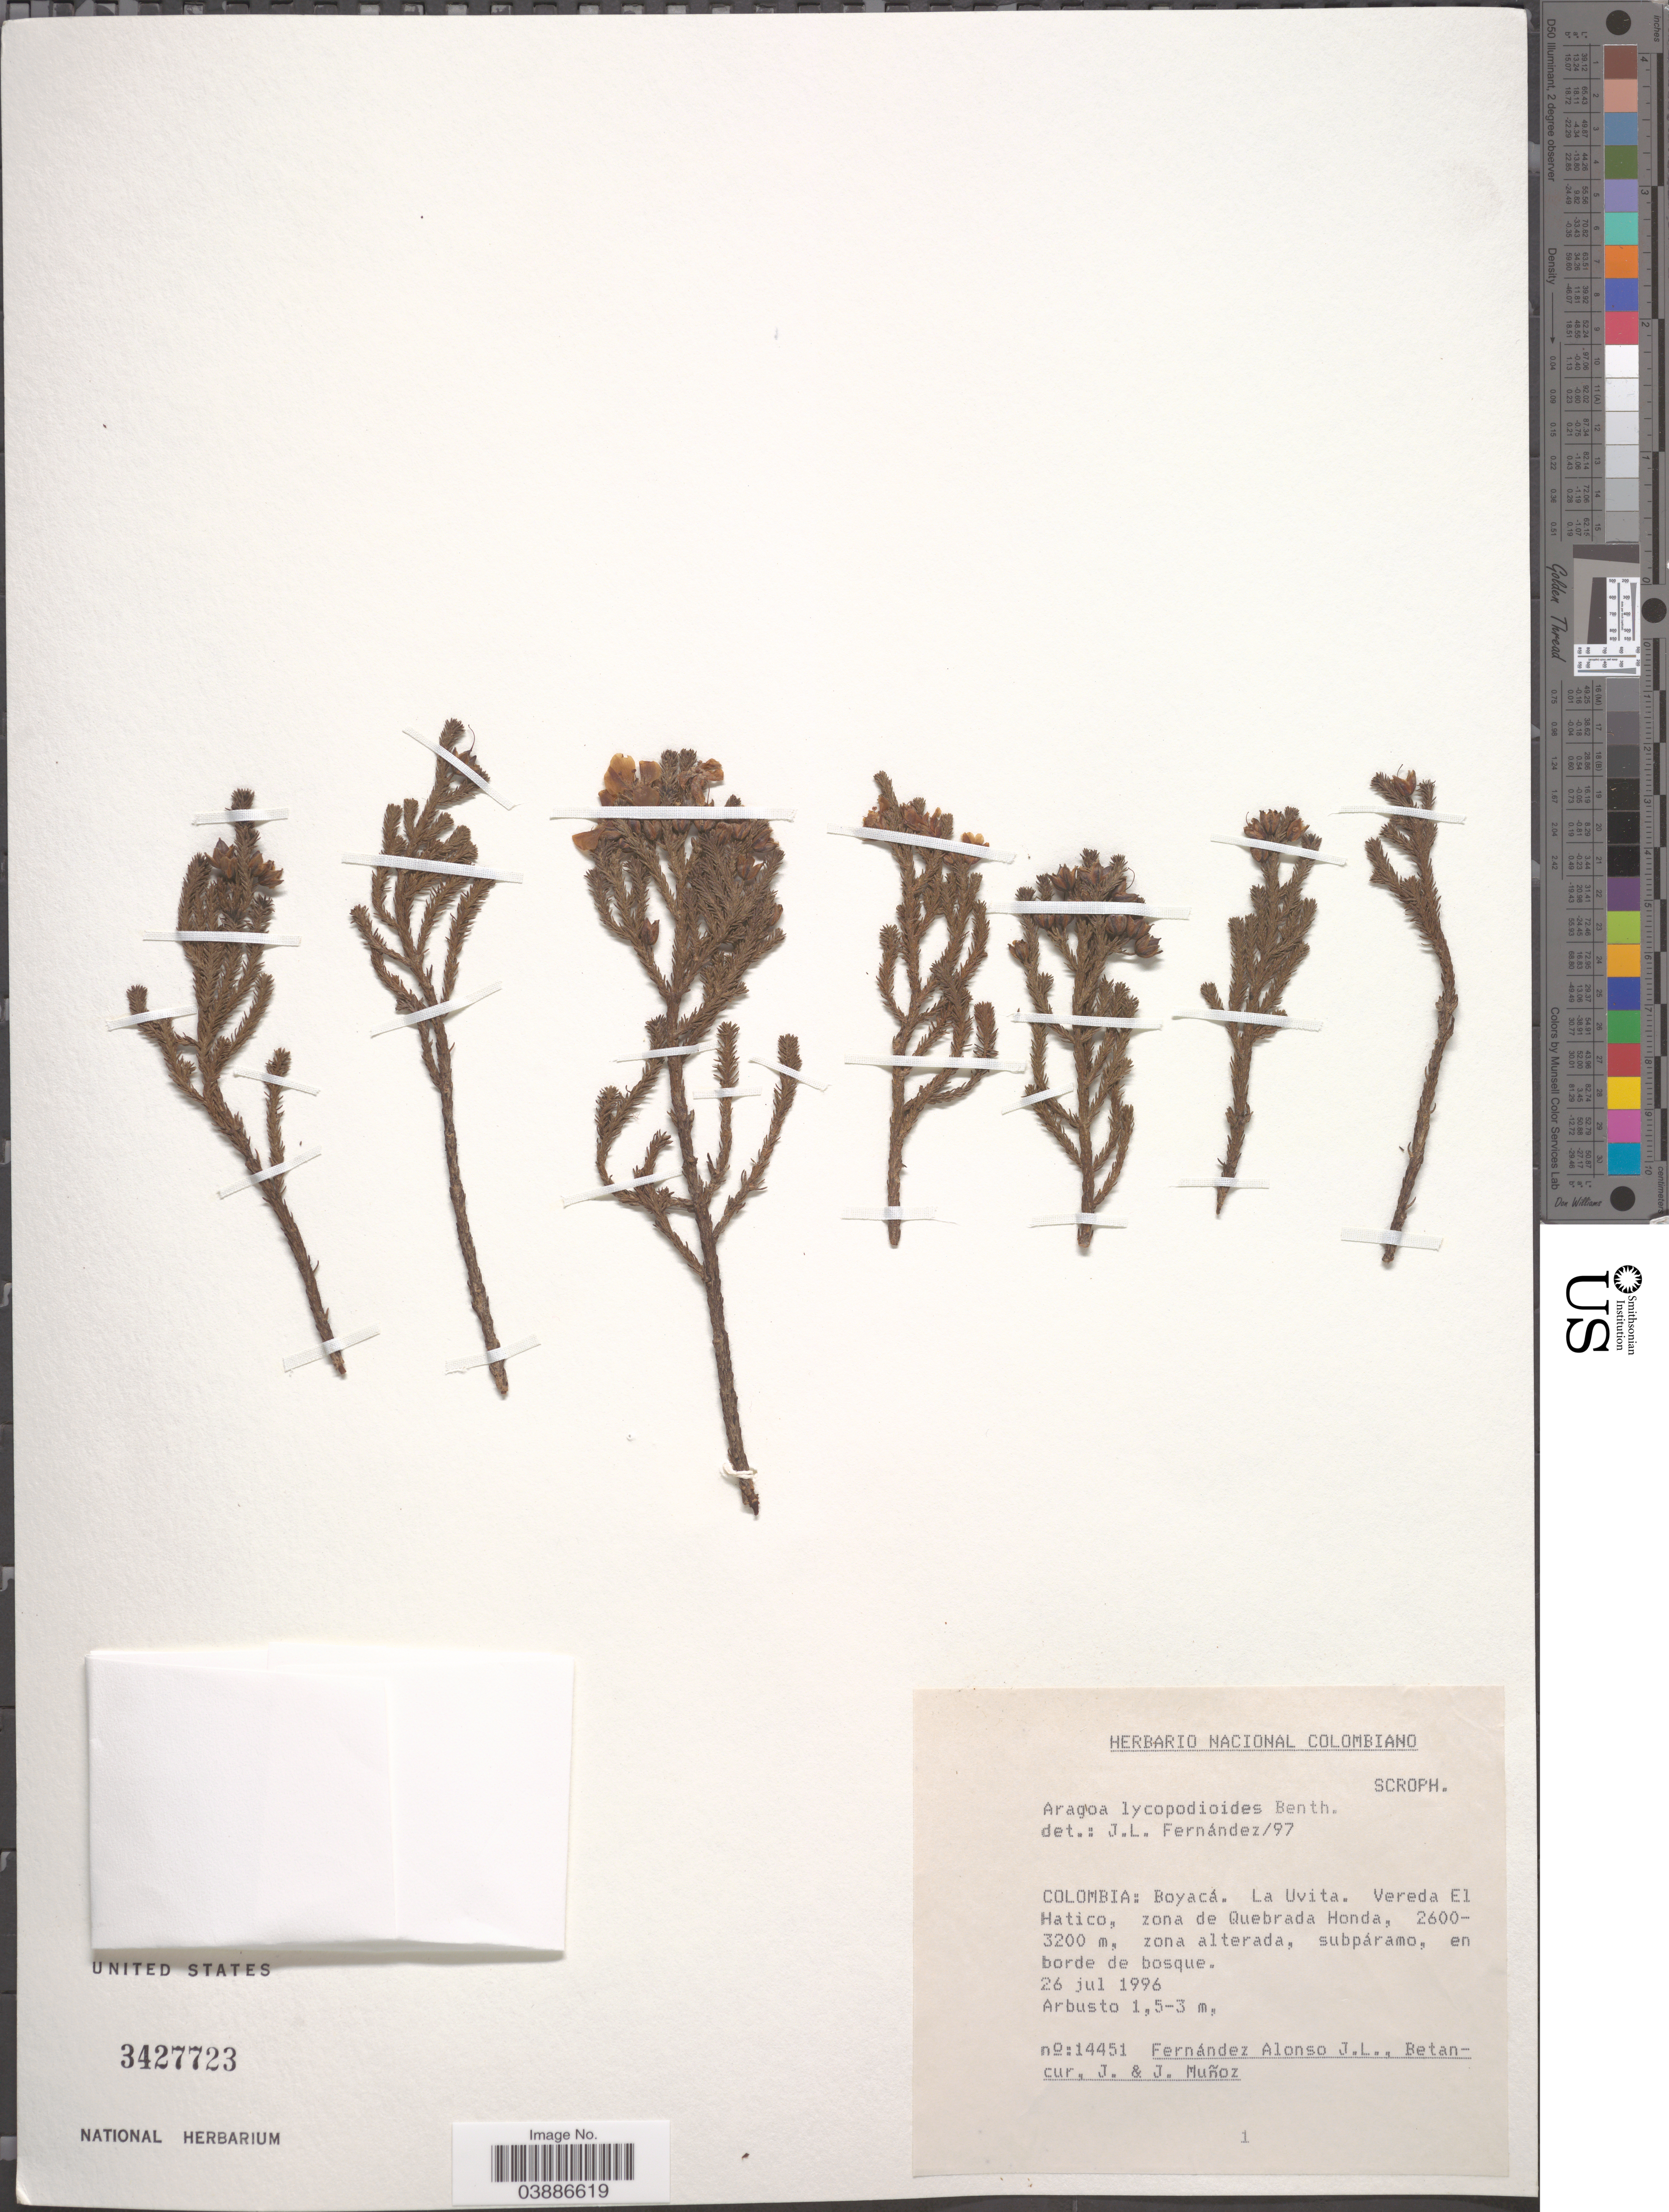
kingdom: Plantae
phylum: Tracheophyta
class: Magnoliopsida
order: Lamiales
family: Plantaginaceae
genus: Aragoa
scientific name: Aragoa lycopodioides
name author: Benth. ex Oliv.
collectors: J. L. Fernández-Alonso, J. Betancur & J. Muñoz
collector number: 14451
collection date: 1996-07-26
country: Colombia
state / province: Boyacá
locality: La Uvita. Vereda El Hatico, zona de Quebrada Honda.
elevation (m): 2600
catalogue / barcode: US 3427723